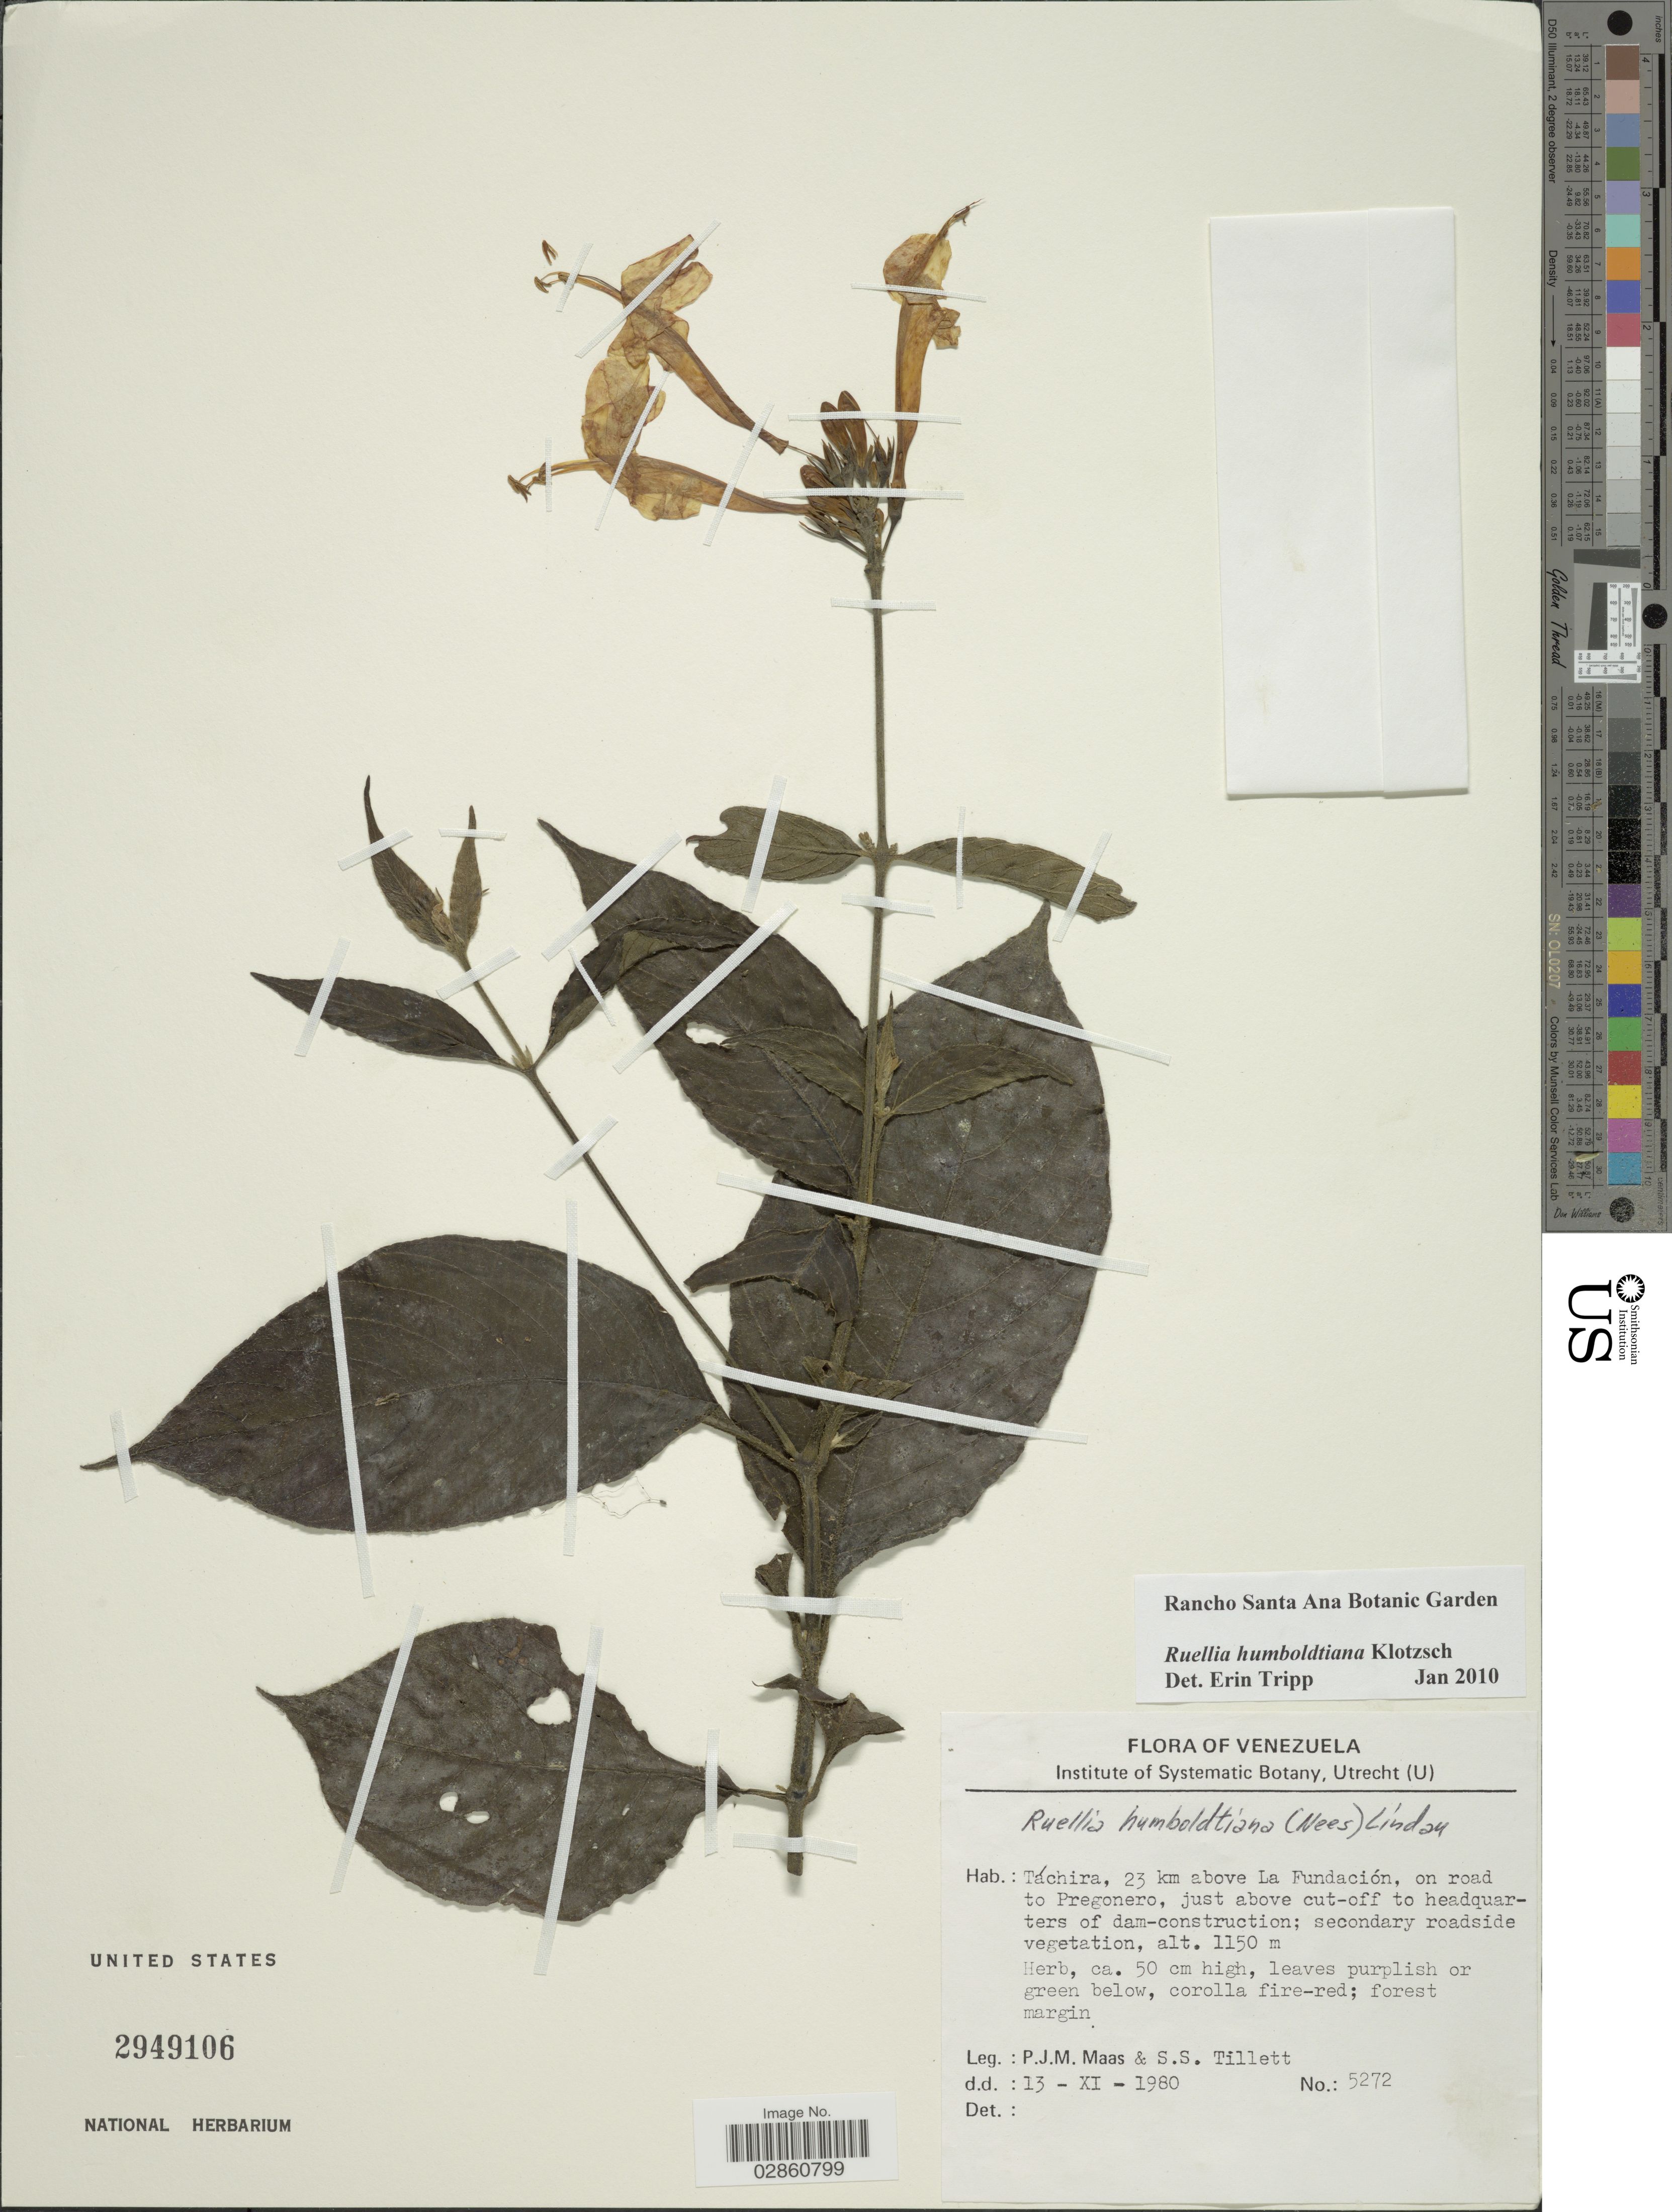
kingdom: Plantae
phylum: Tracheophyta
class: Magnoliopsida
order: Lamiales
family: Acanthaceae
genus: Ruellia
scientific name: Ruellia humboldtiana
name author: (Nees) Lindau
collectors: P. Maas & S. S. Tillett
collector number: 5272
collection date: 1980-11-13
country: Venezuela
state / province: Tachira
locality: Táchira, 23 km above La Fundación, on road to Pregonero, just above cut-off to headquarters of dam-construction.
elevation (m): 1150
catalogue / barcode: US 2949106